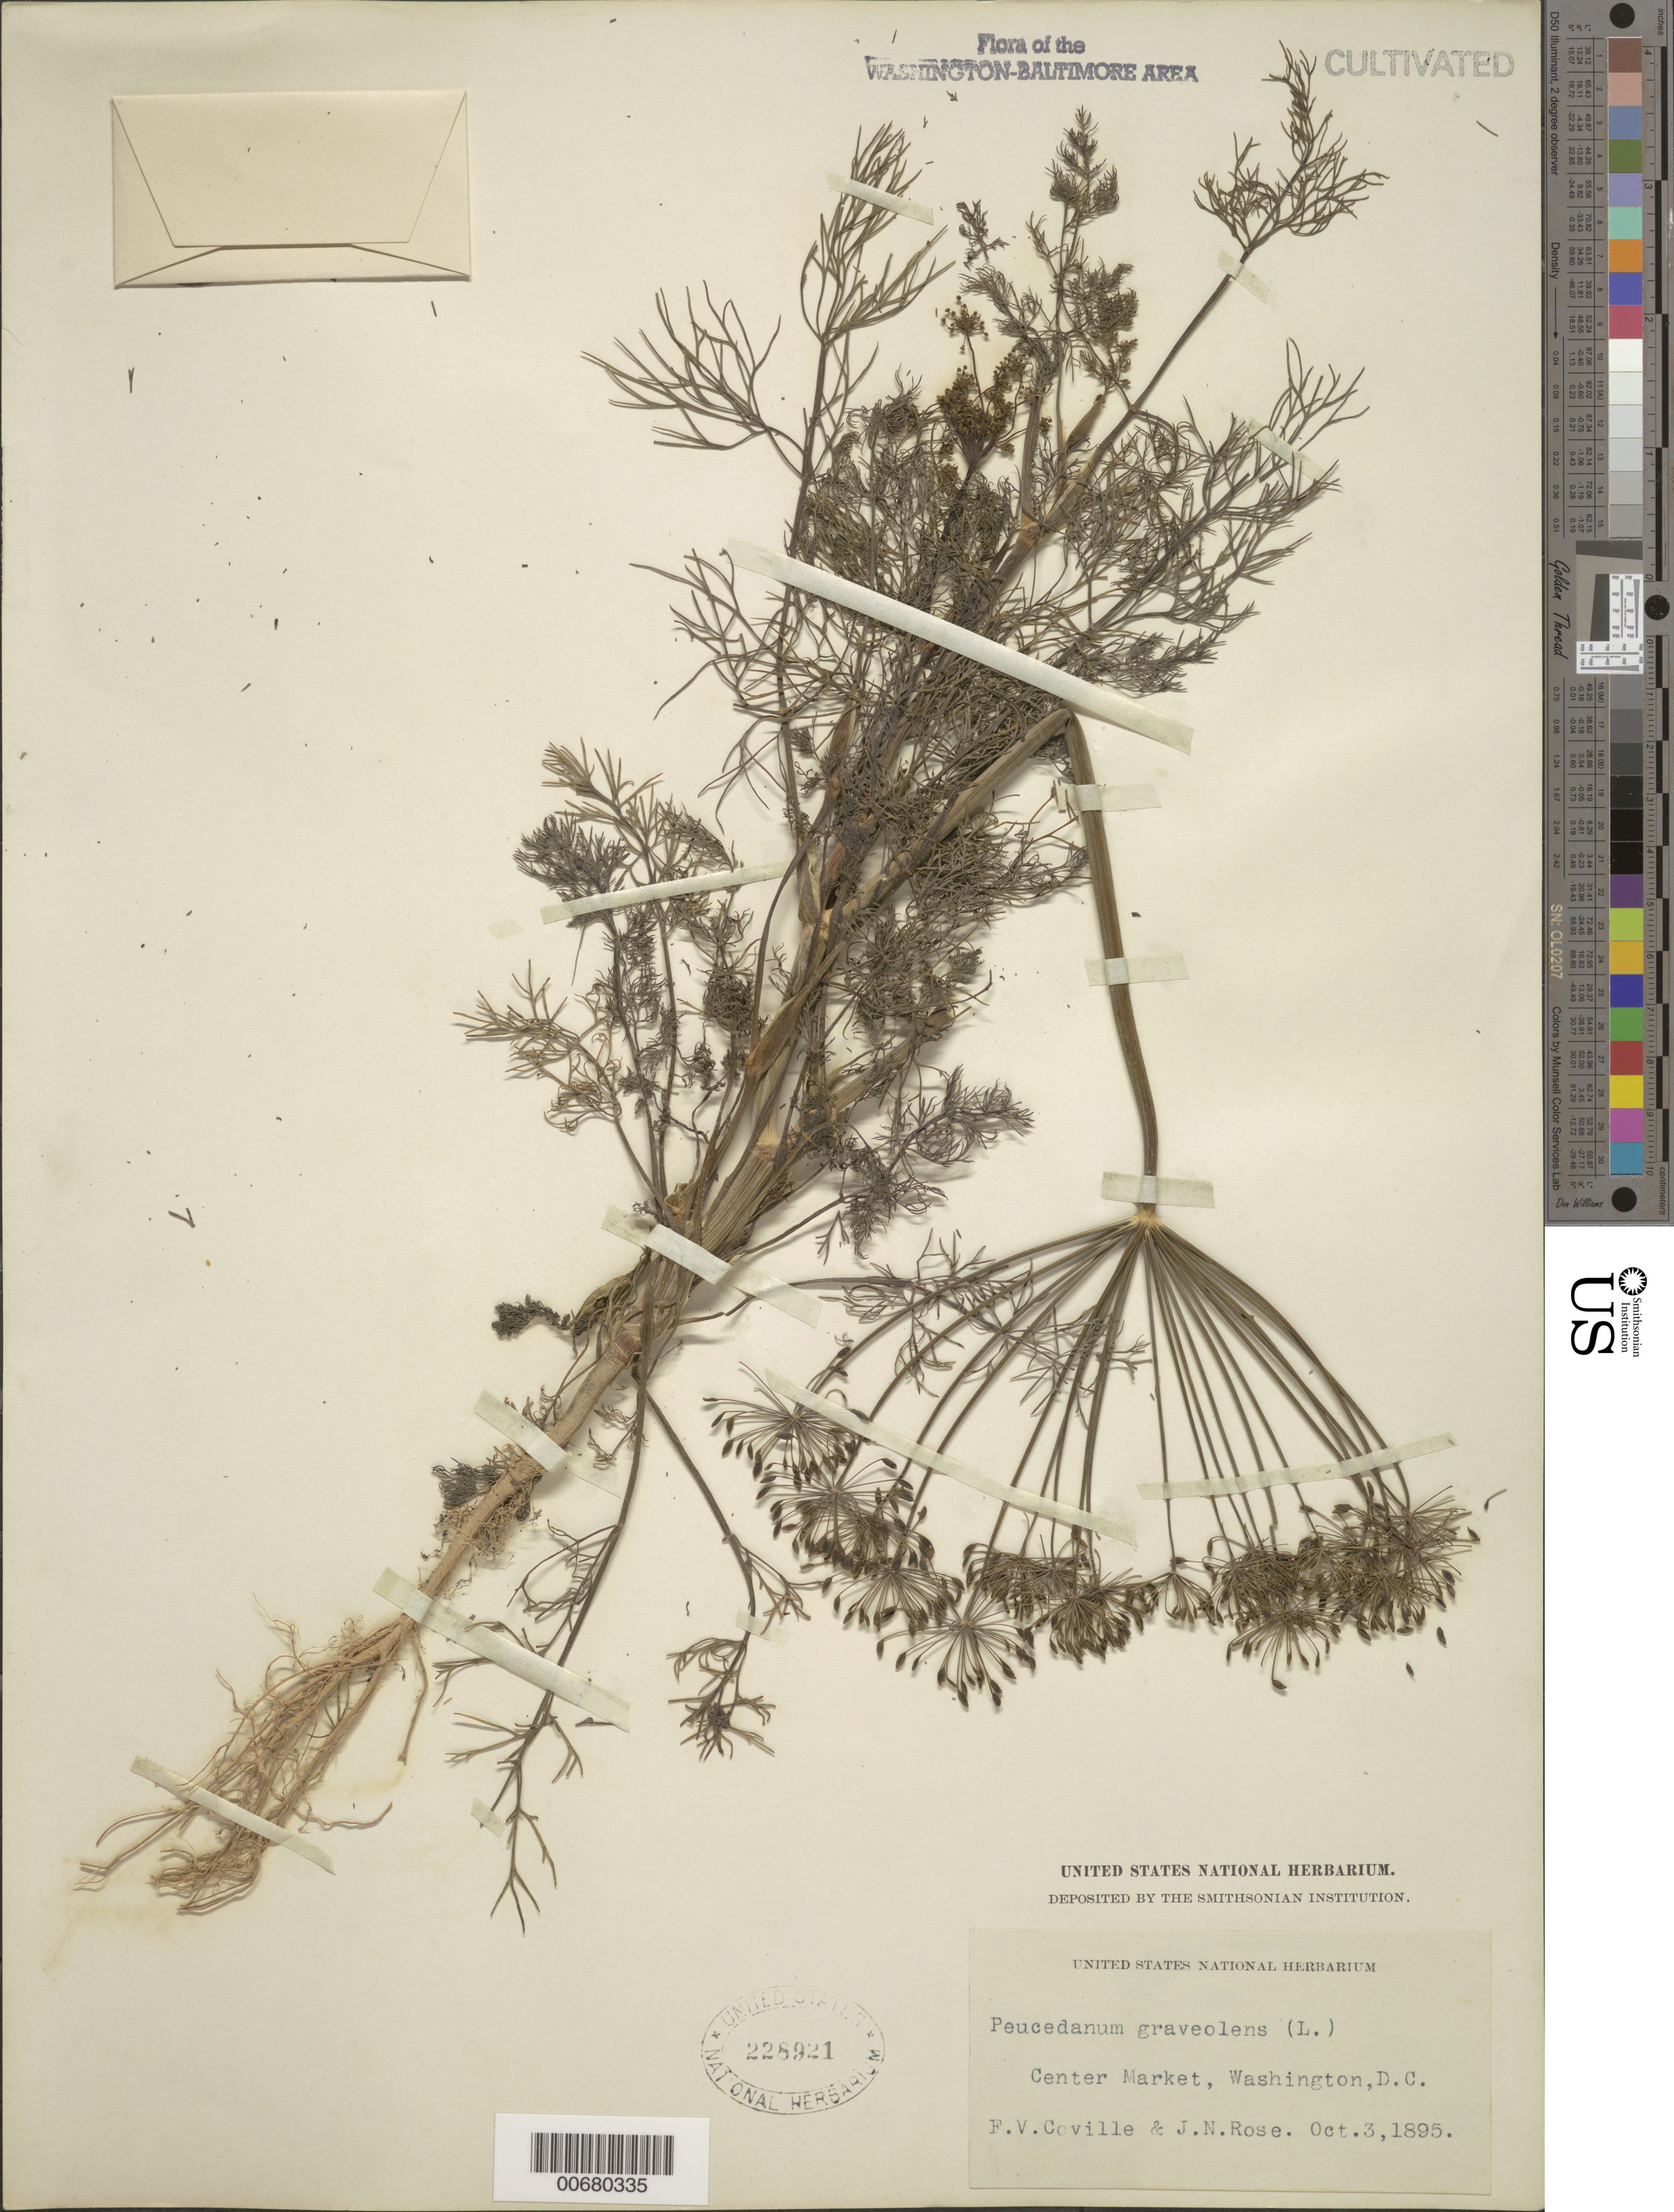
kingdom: Plantae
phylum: Tracheophyta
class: Magnoliopsida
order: Apiales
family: Apiaceae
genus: Peucedanum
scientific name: Peucedanum graveolens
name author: S. Watson in C. King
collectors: F. V. Coville & J. N. Rose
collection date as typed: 03 October 1895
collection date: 1895-10-03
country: United States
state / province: District of Columbia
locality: Center Market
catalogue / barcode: US 228921